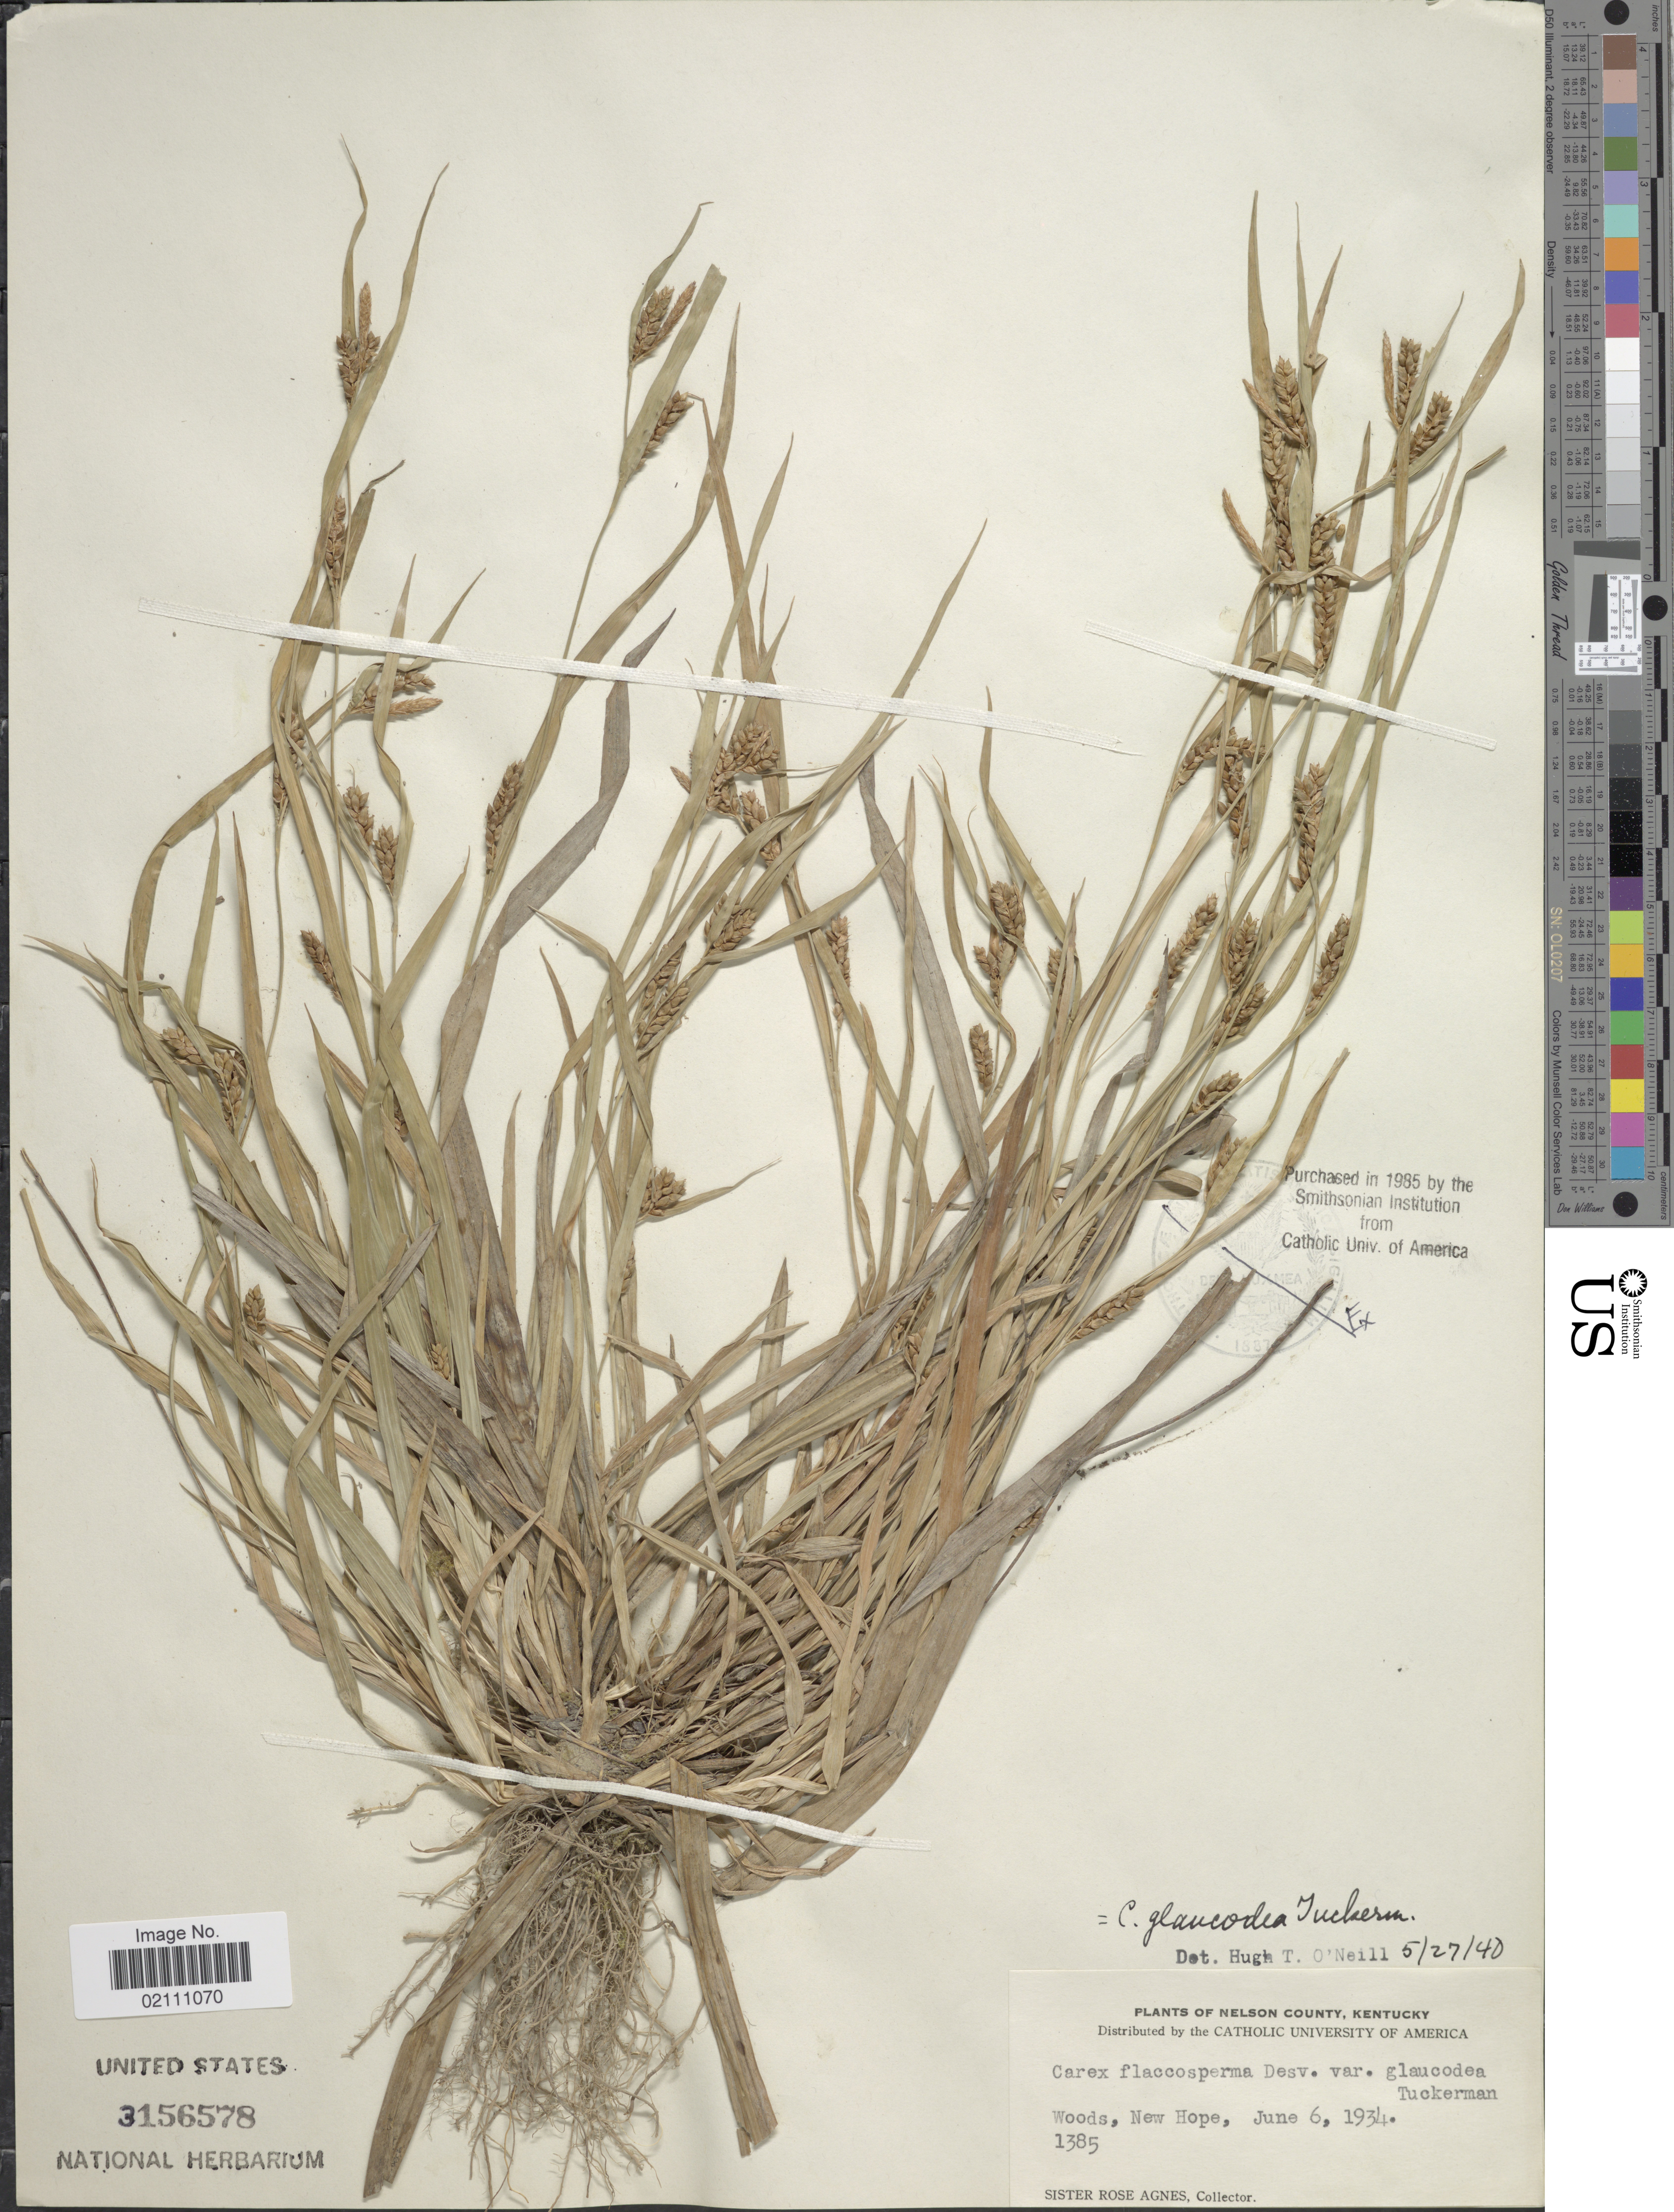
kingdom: Plantae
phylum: Tracheophyta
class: Liliopsida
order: Poales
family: Cyperaceae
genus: Carex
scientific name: Carex glaucodea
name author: Tuck. ex Olney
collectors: Sister Rose Agnes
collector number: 1385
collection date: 1934-06-06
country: United States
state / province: Kentucky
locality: Nelson County, Kentucky, Woods, New Hope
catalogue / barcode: US 3156578